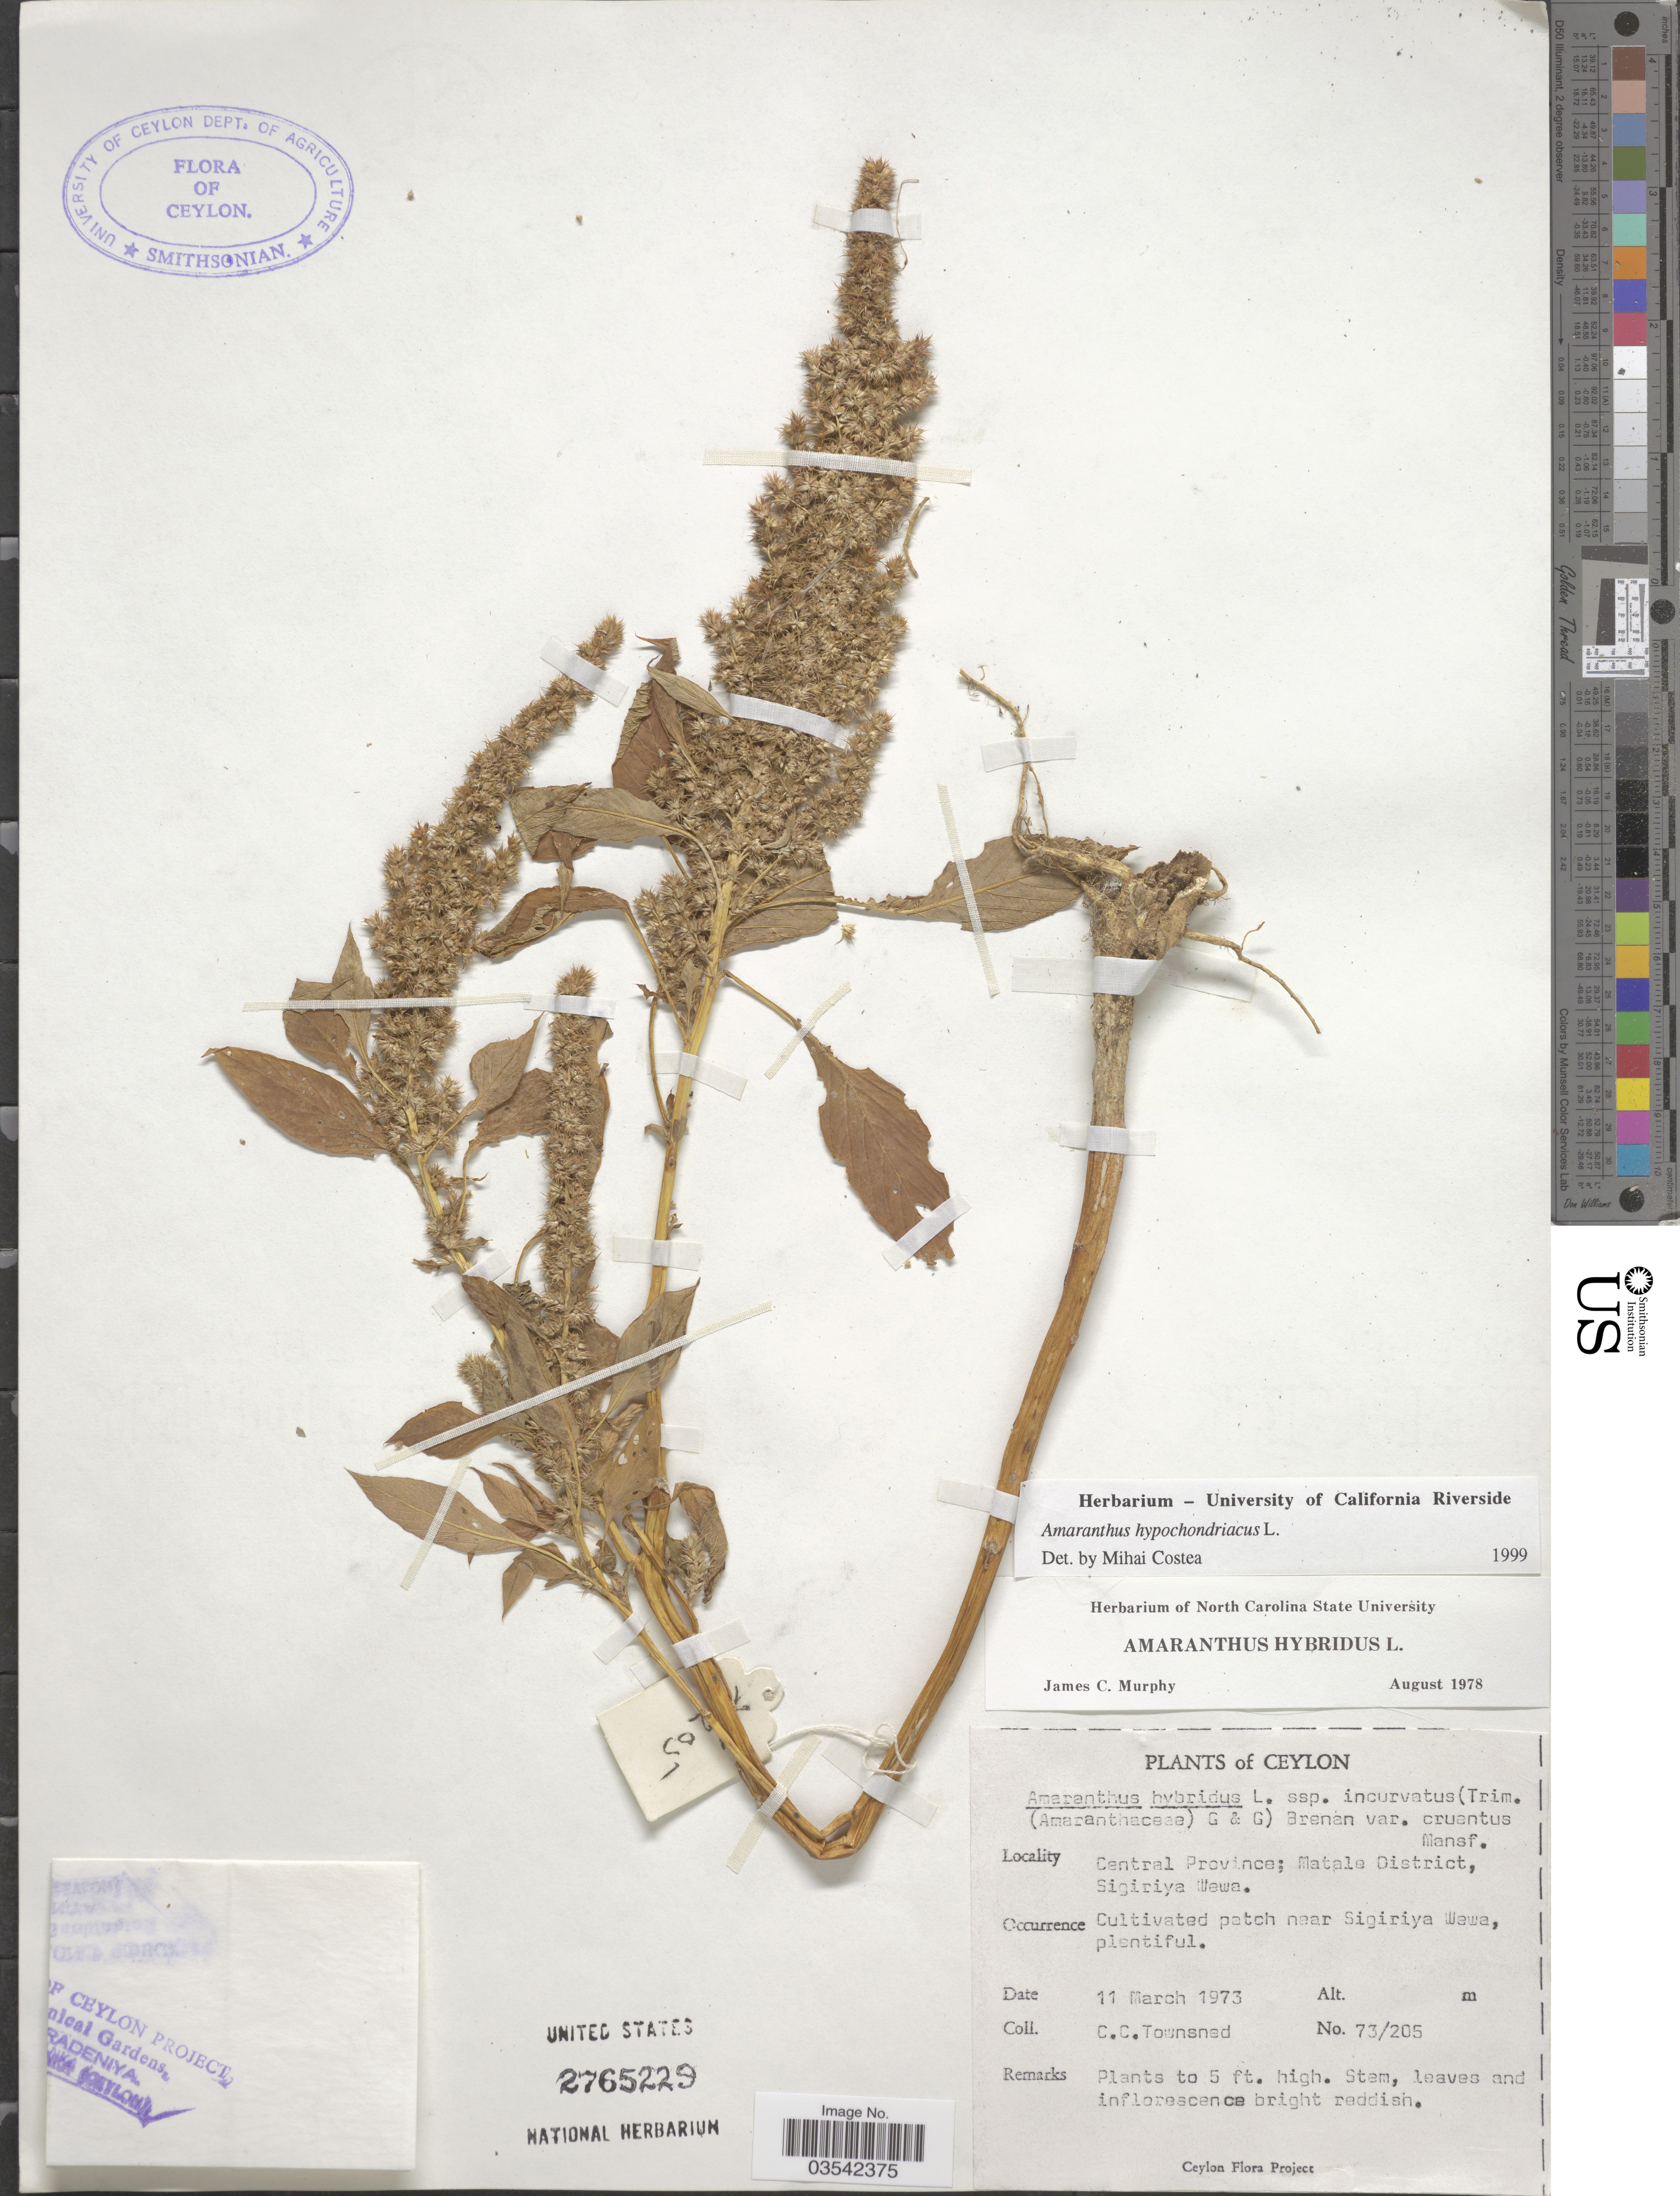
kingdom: Plantae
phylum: Tracheophyta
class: Magnoliopsida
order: Caryophyllales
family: Amaranthaceae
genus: Amaranthus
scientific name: Amaranthus hypochondriacus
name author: L.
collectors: C. C. Townsend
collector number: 73/205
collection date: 1973-03-11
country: Sri Lanka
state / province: Central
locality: Ceylon. Matale District, Sigiriya Wewa.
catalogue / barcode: US 2765229